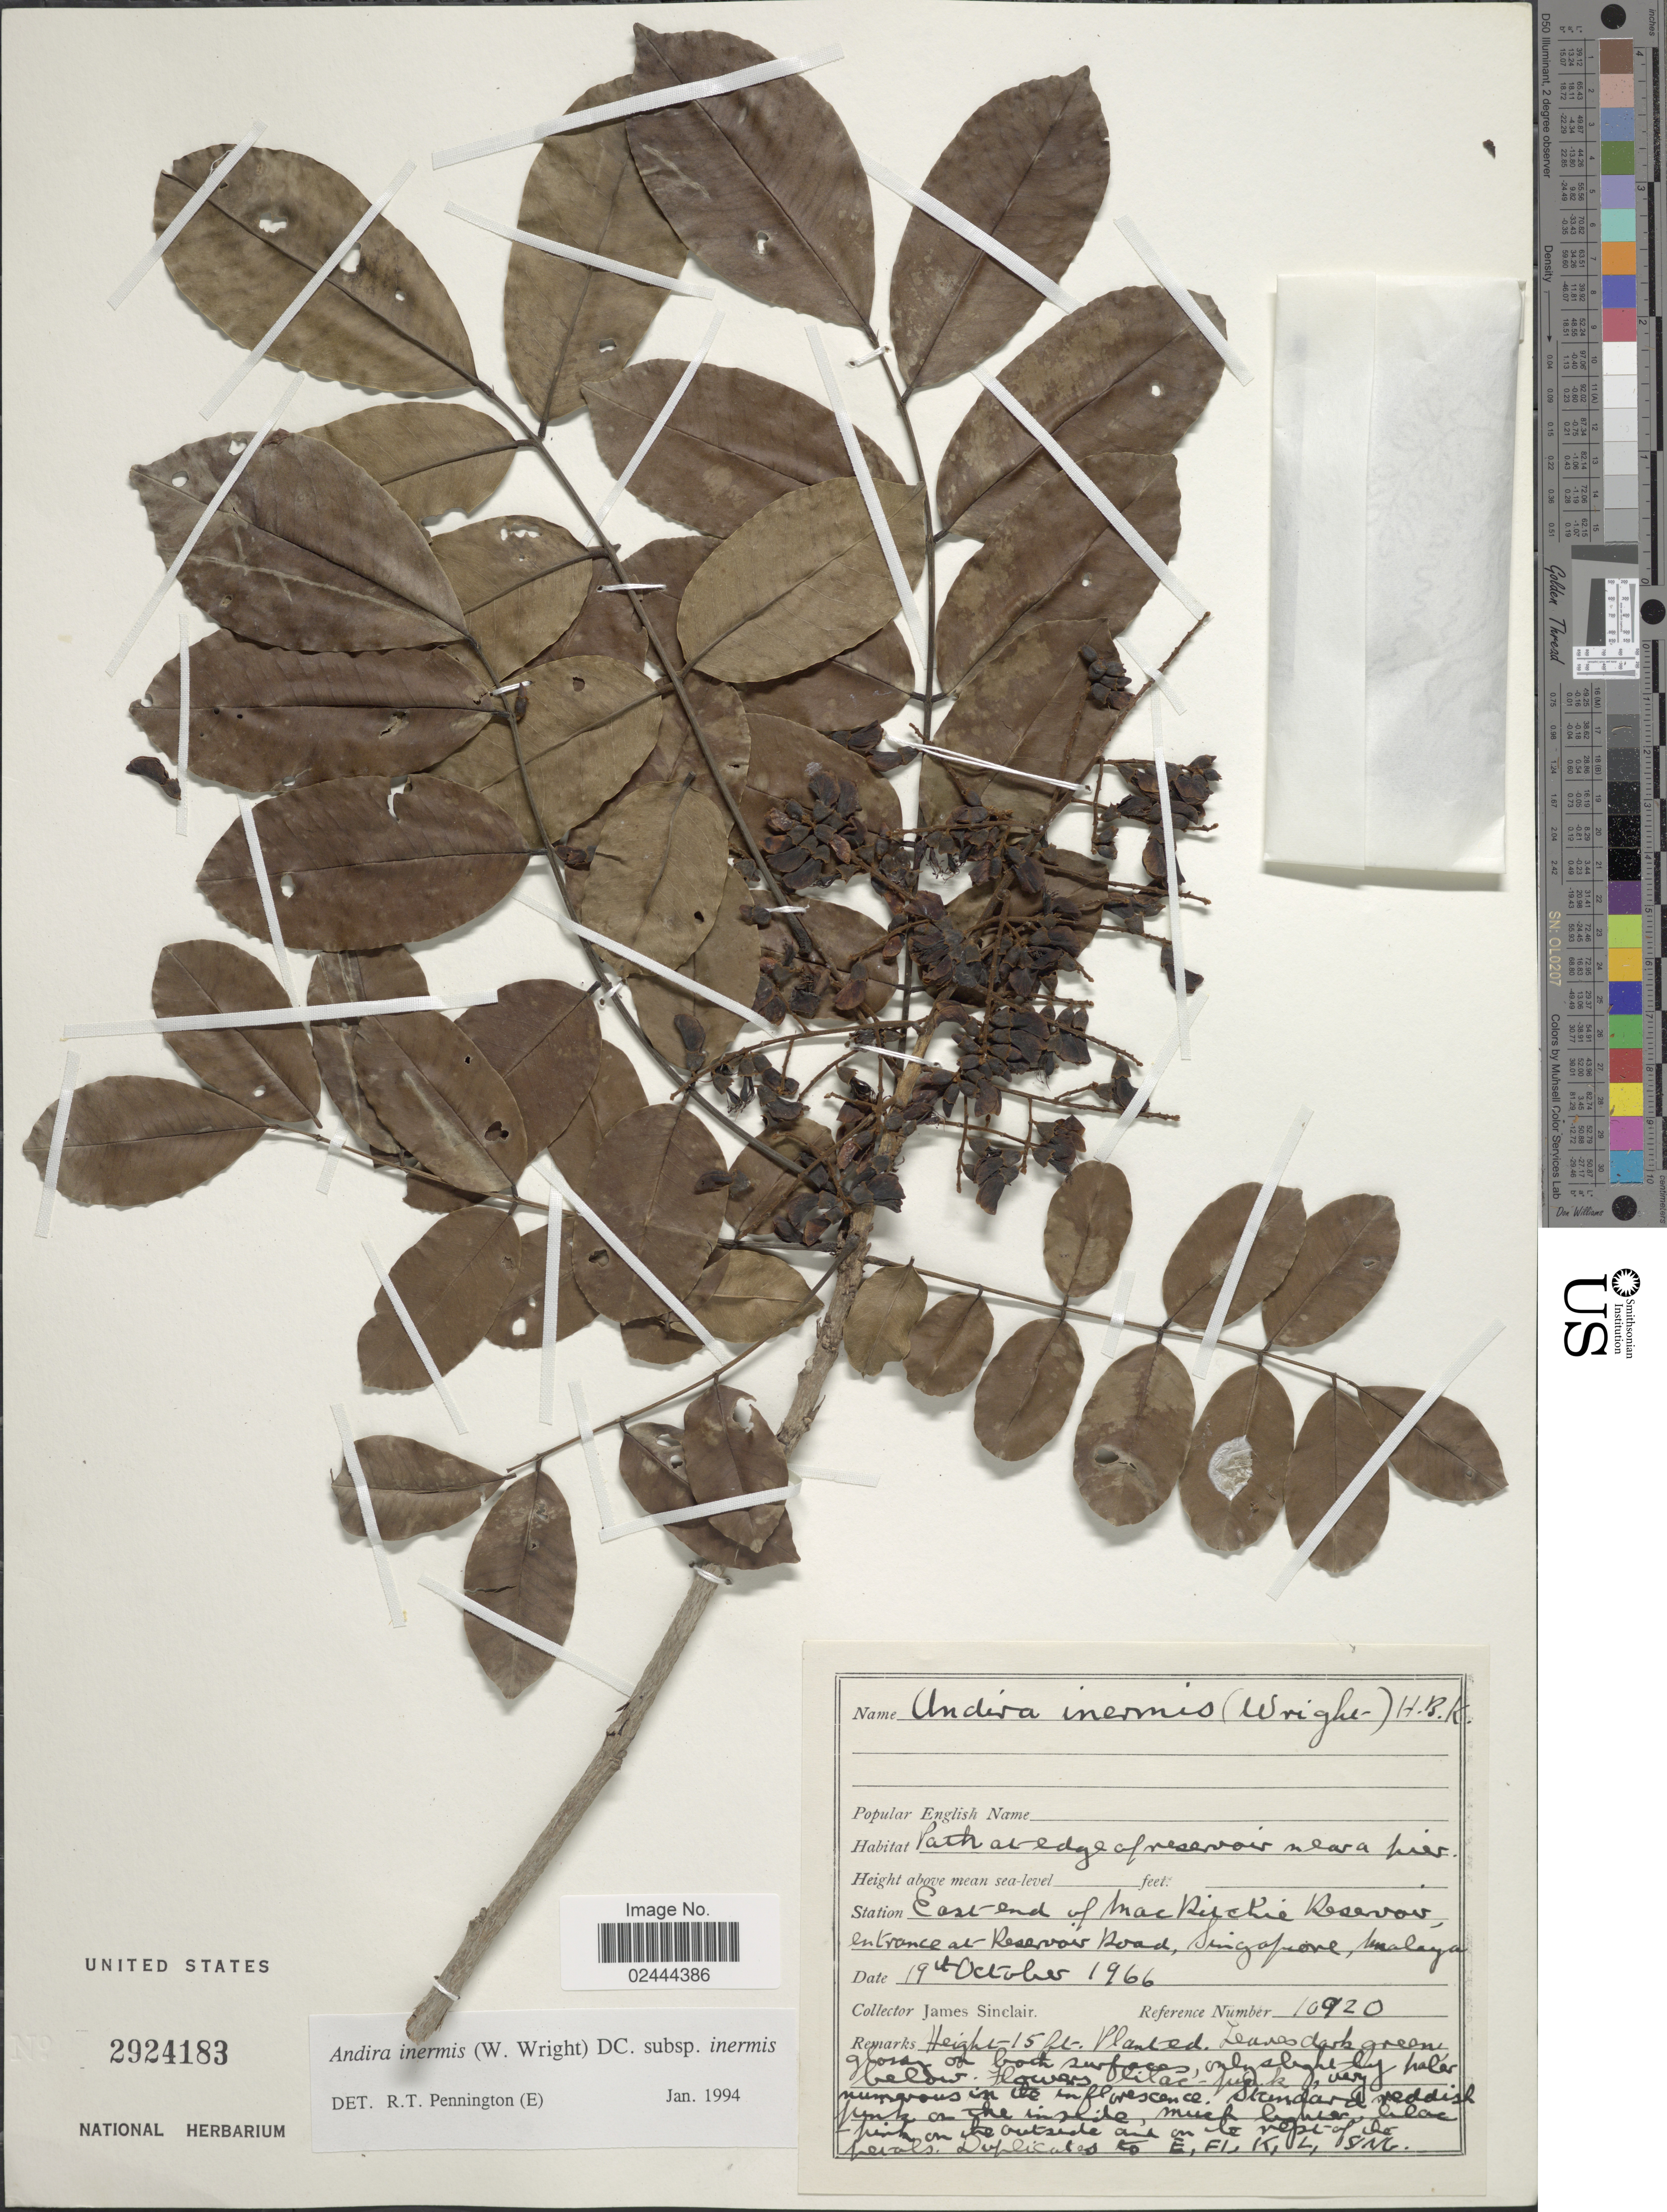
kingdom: Plantae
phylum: Tracheophyta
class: Magnoliopsida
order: Fabales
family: Fabaceae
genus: Andira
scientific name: Andira inermis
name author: (W. Wright) Kunth ex DC.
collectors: J. Sinclair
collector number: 10920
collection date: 1966-10-19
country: Singapore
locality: East end of MacRitchie Reservoir, entrance at Reservoir Road, Malaya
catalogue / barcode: US 2924183